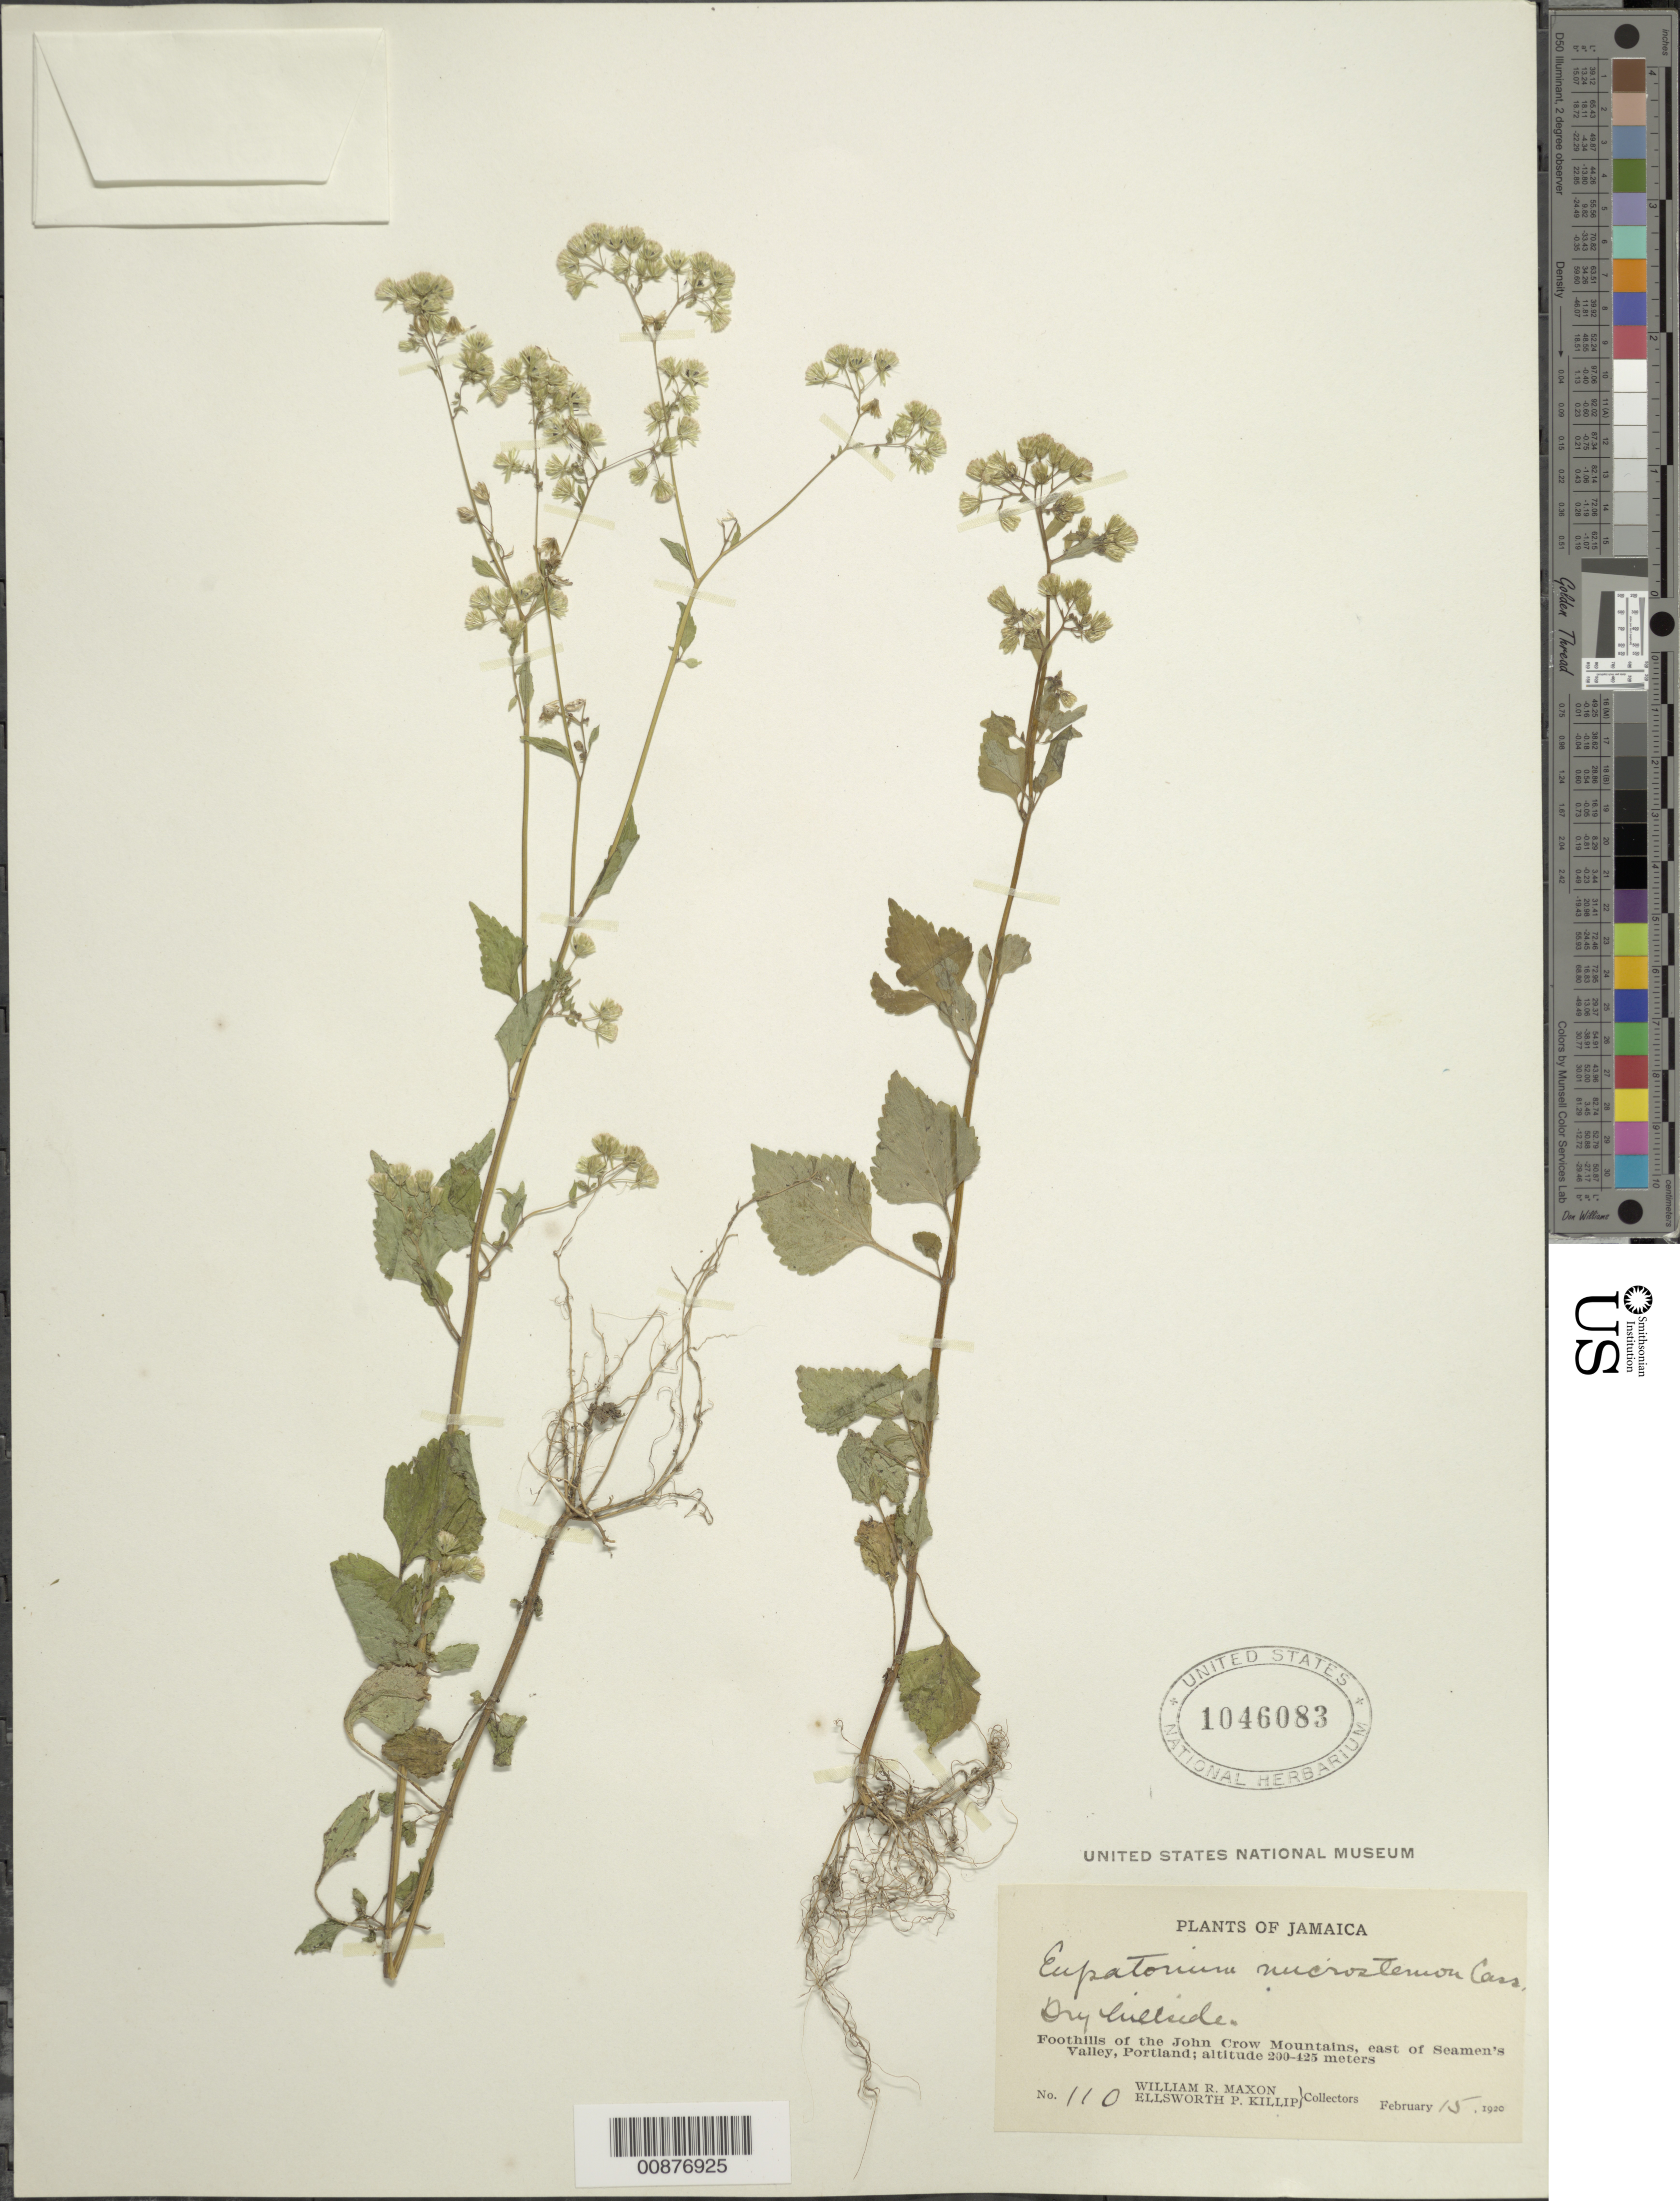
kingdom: Plantae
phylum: Tracheophyta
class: Magnoliopsida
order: Asterales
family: Asteraceae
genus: Fleischmannia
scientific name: Fleischmannia microstemon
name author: (Cass.) R.M. King & H. Rob.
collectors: W. R. Maxon & E. P. Killip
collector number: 110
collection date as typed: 15 Feb 1920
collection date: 1920-02-15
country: Jamaica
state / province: Portland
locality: Foothills of the John Crow Mountains, east of Seamen's Valley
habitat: Dry hillside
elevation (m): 200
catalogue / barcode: US 1046083